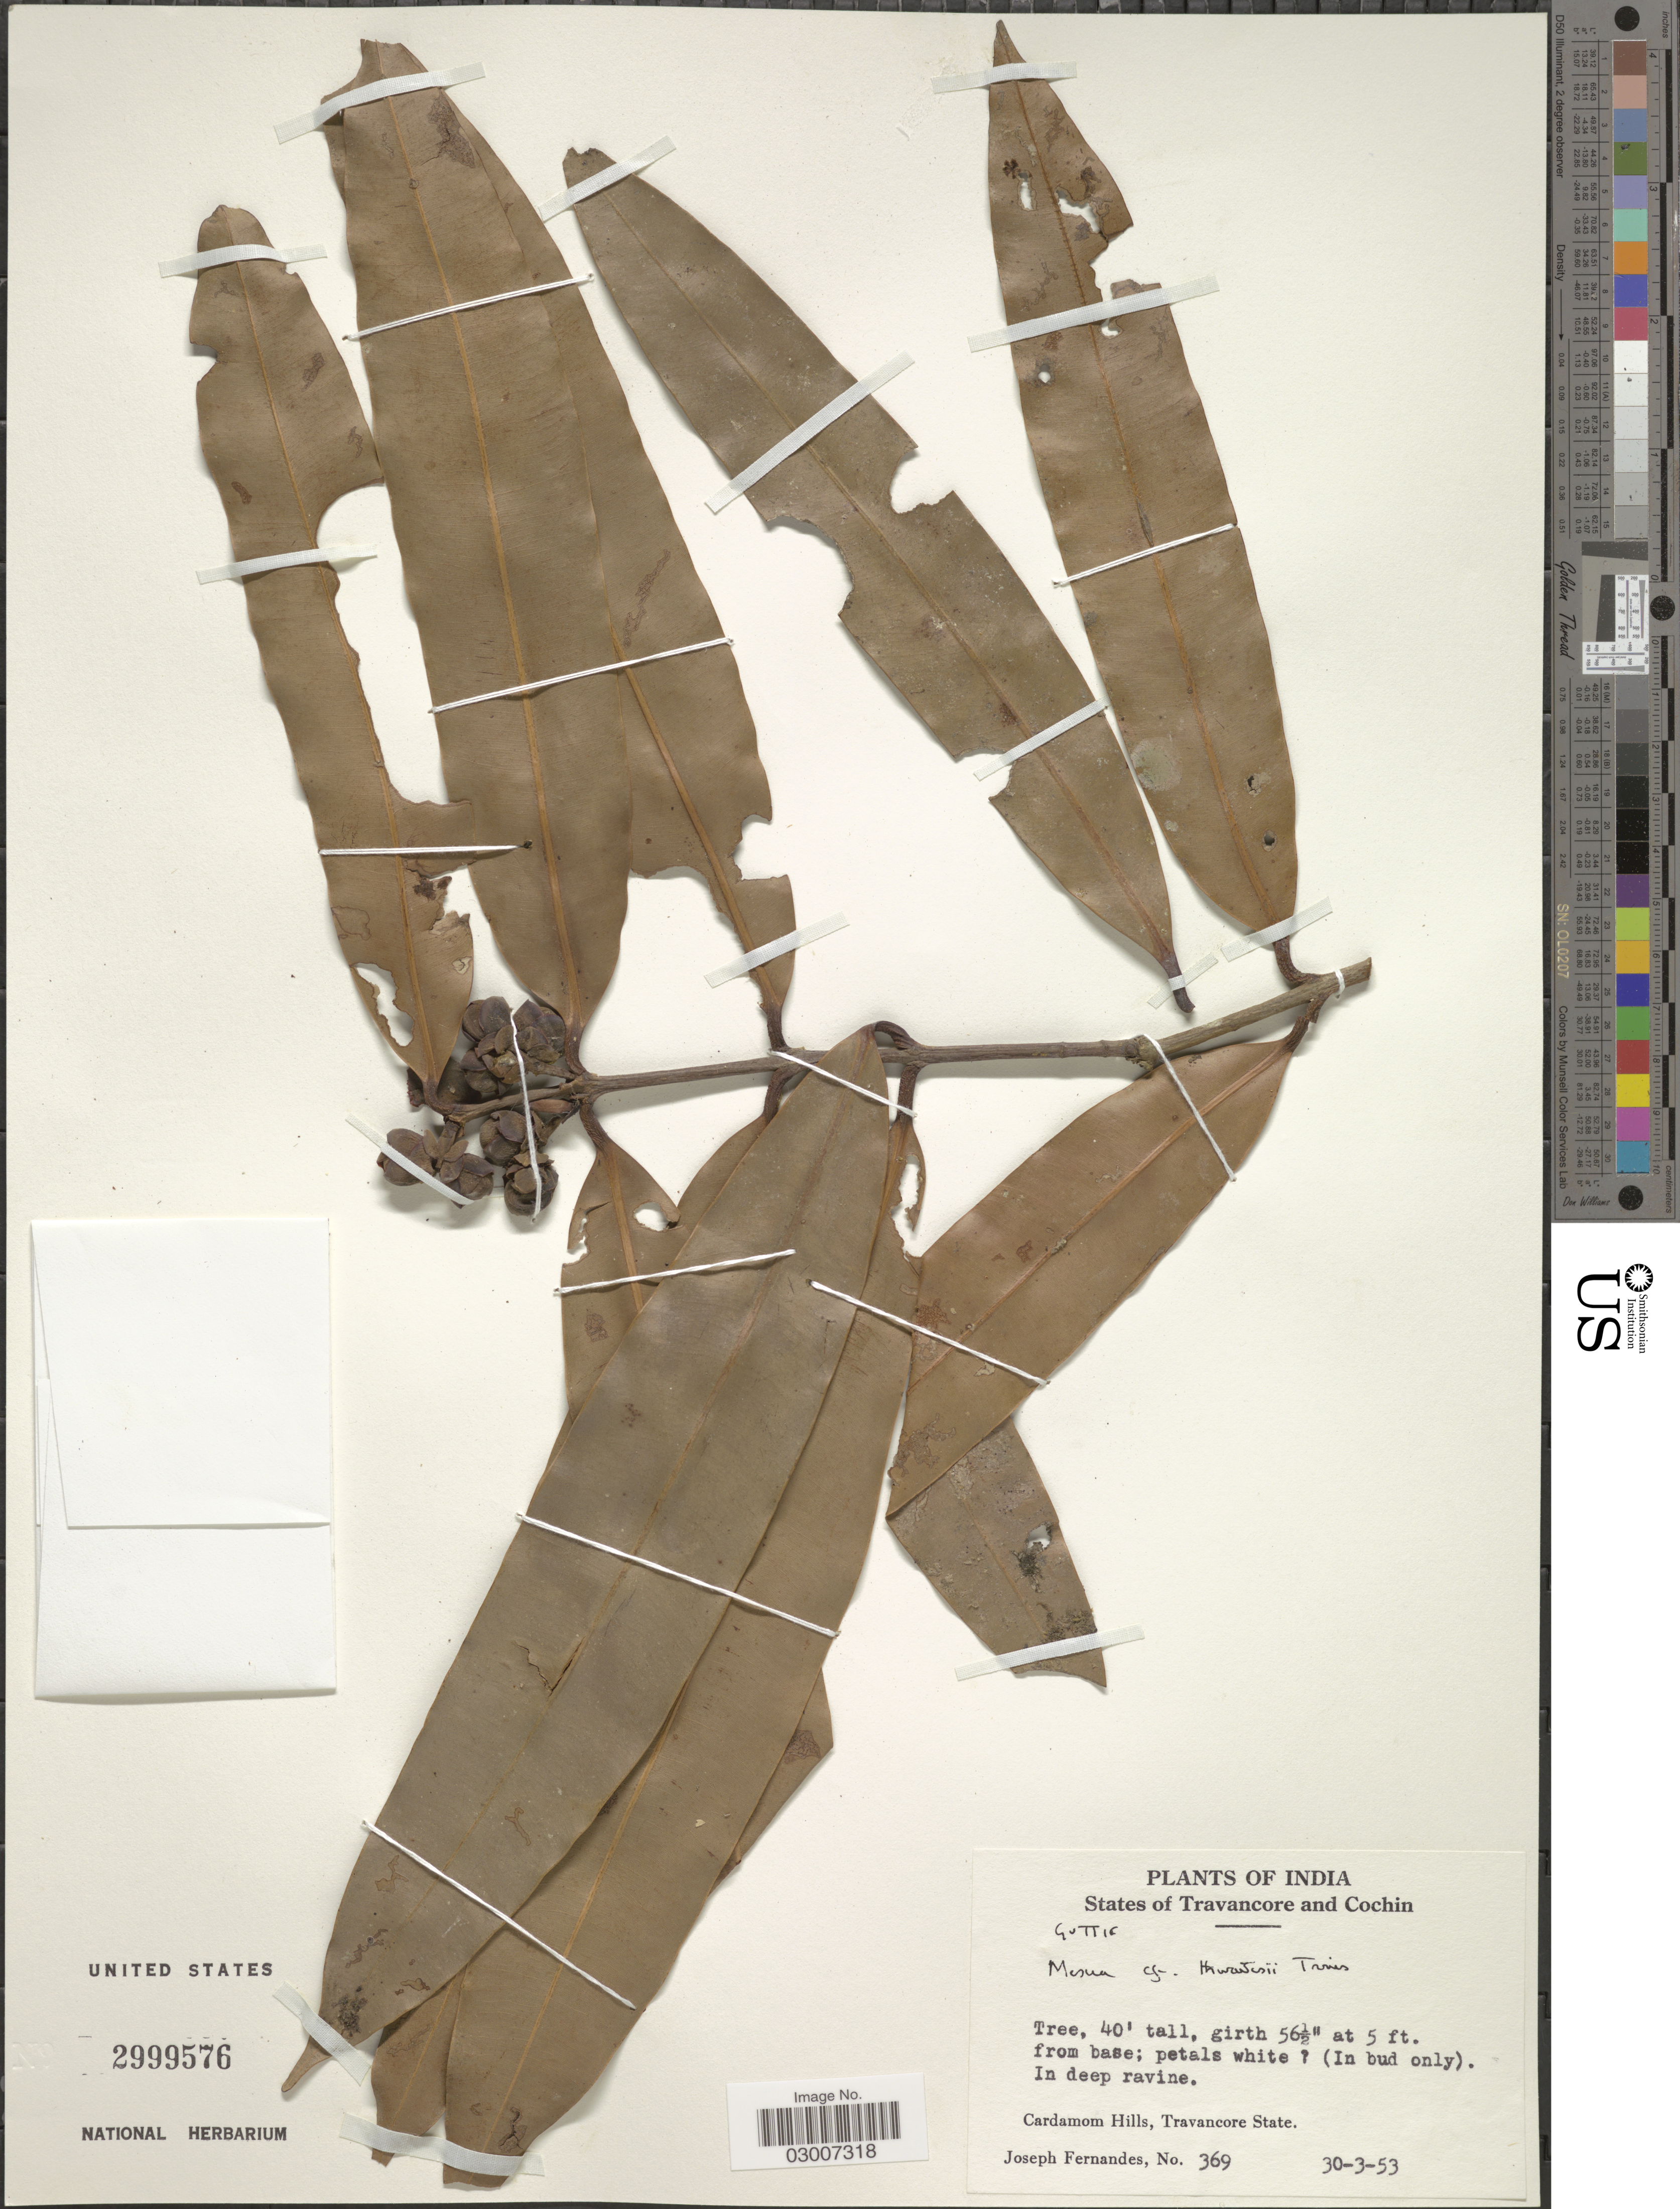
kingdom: Plantae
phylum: Tracheophyta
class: Magnoliopsida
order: Malpighiales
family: Calophyllaceae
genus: Mesua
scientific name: Mesua thwaitesii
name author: Planch. & Triana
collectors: J. Fernandes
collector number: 369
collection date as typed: Transcribed d/m/y: 30/3/53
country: India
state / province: Tamil Nadu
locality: States of Travancore and Cochin. Cardamom Hills, Travancore State.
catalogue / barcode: US 2999576